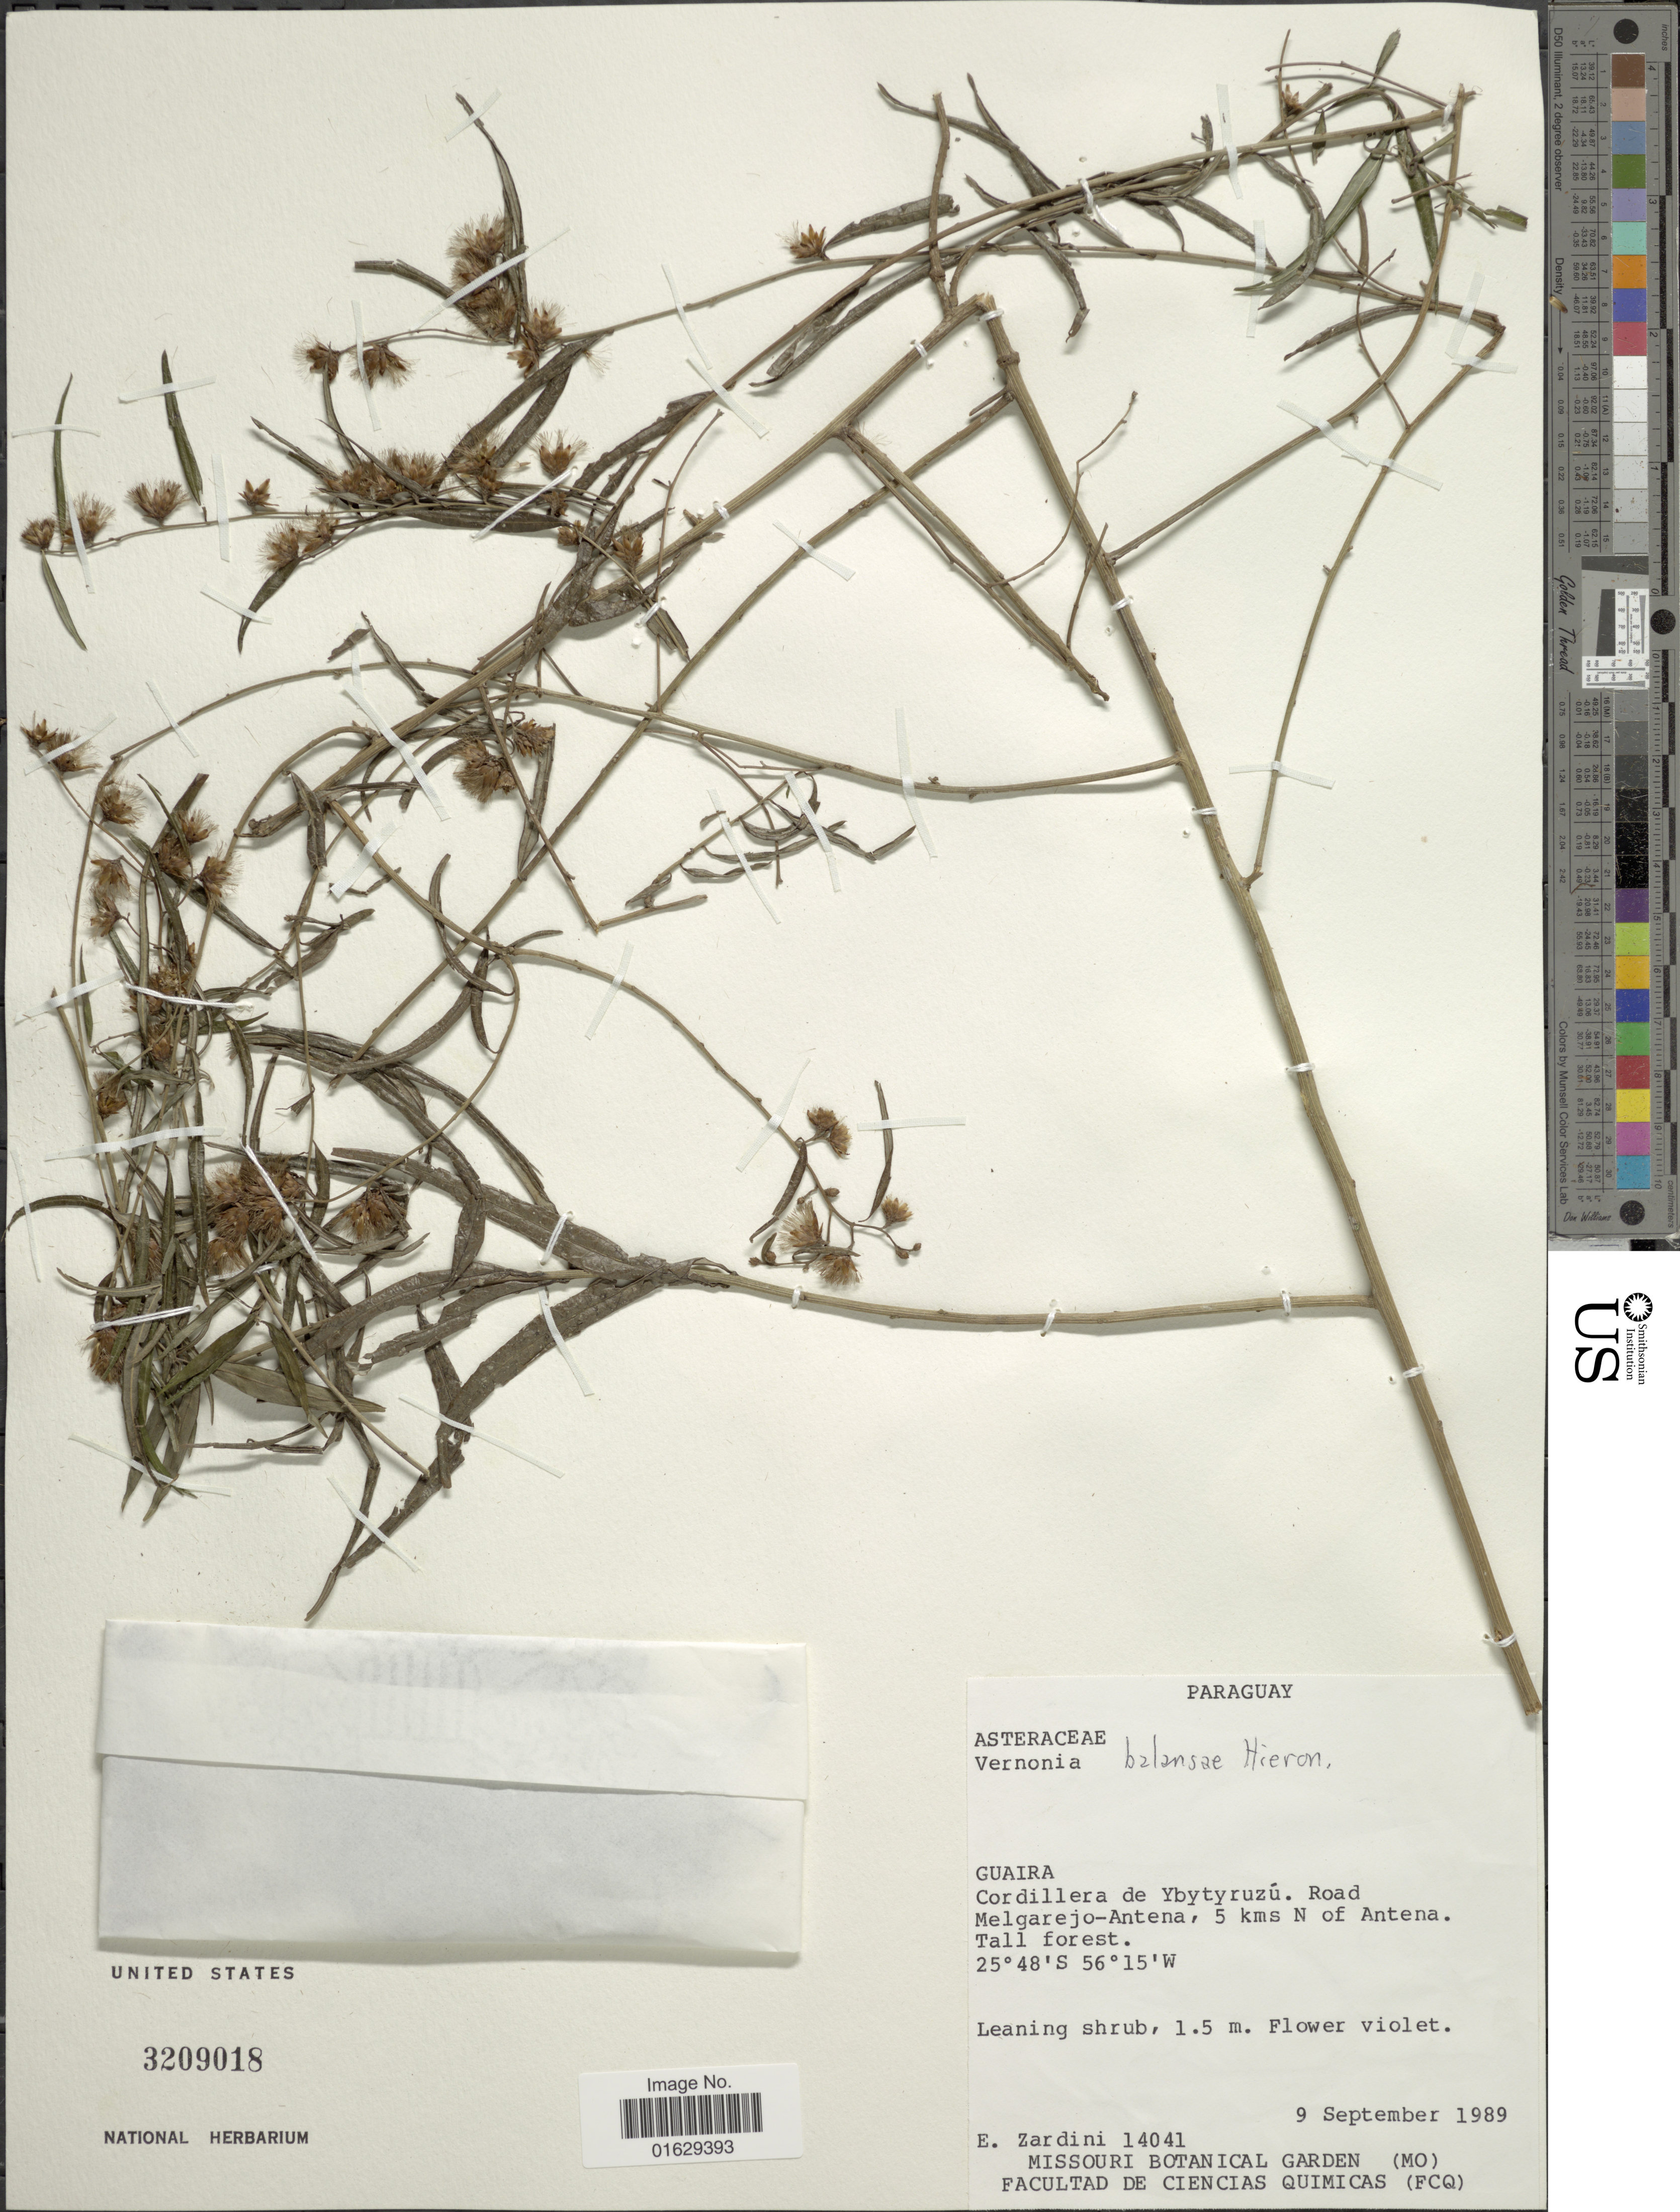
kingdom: Plantae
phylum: Tracheophyta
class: Magnoliopsida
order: Asterales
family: Asteraceae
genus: Lepidaploa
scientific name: Lepidaploa balansae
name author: (Hieron.) H. Rob.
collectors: E. M. Zardini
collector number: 14041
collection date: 1989-09-09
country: Paraguay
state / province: Guaira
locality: Guaira, Cordillera de Ybytyruzu, road Melgarejo-Antena, 5 kms N of Antena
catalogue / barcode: US 3209018